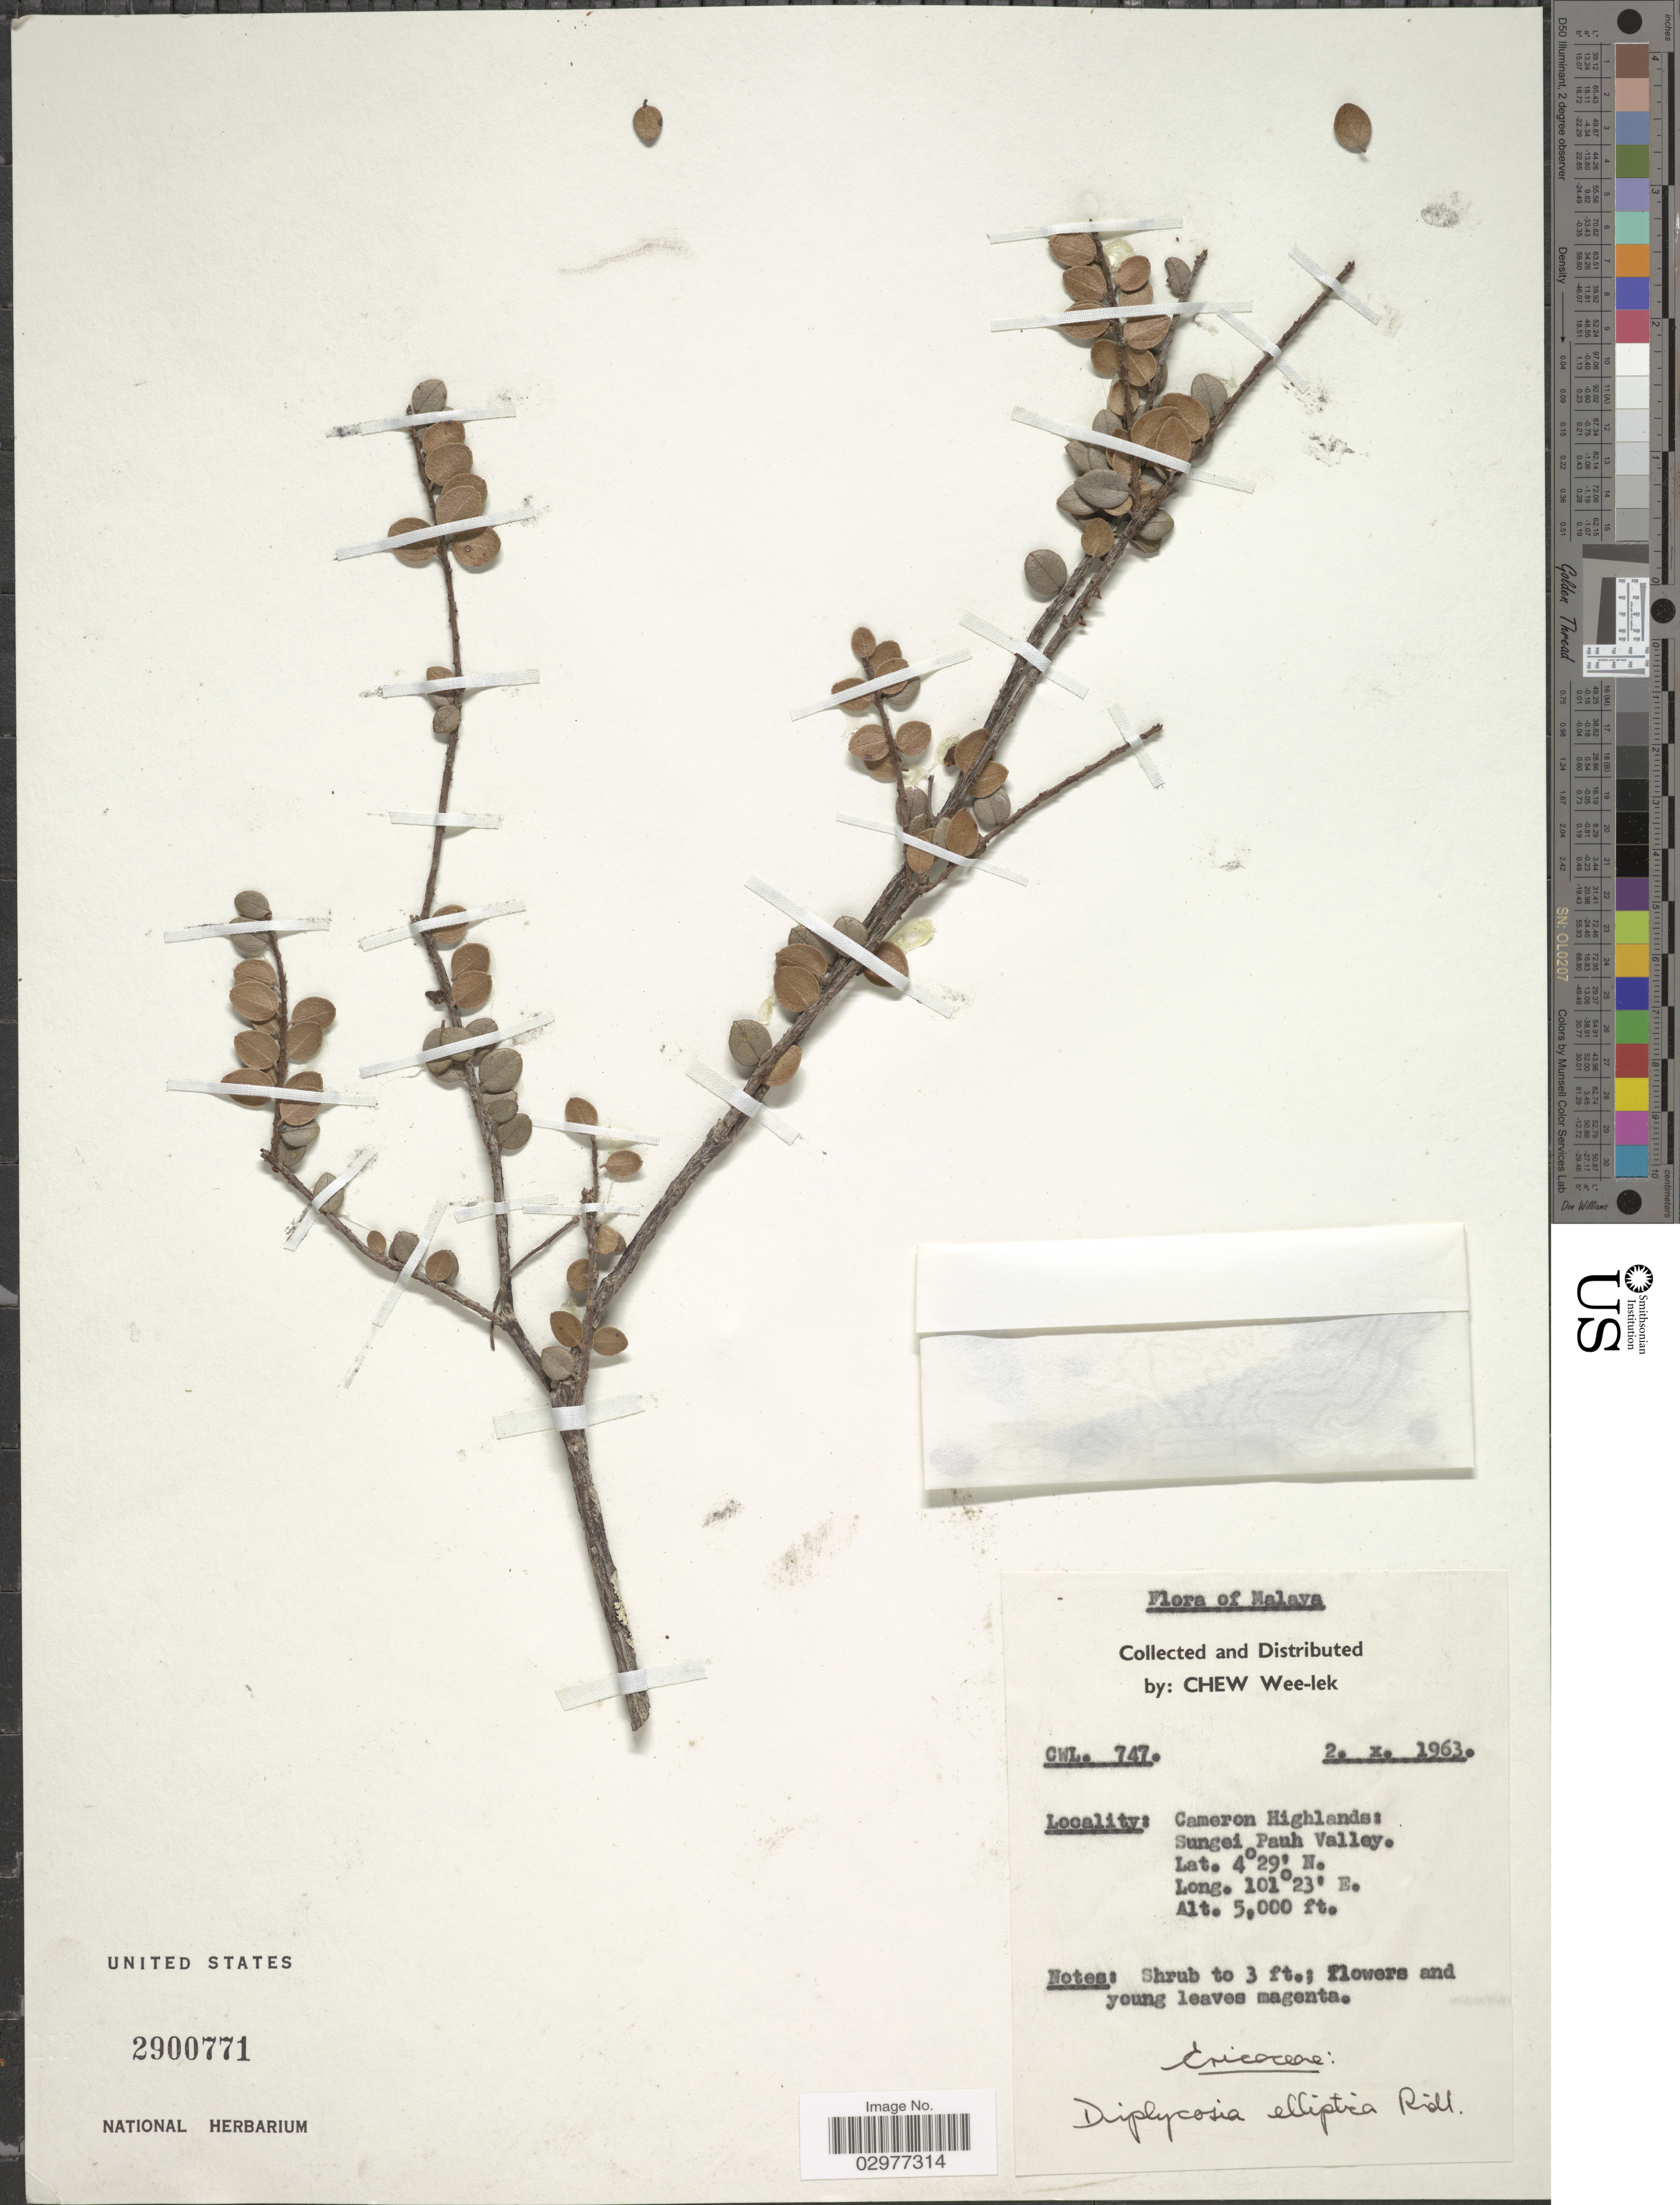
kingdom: Plantae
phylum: Tracheophyta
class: Magnoliopsida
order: Ericales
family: Ericaceae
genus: Diplycosia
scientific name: Diplycosia elliptica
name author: Ridl.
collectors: W. Chew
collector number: CWL 747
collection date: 1963-10-02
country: Malaysia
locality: Malaya. Cameron Highlands. Singei Pauh Valley.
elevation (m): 1524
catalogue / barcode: US 2900771